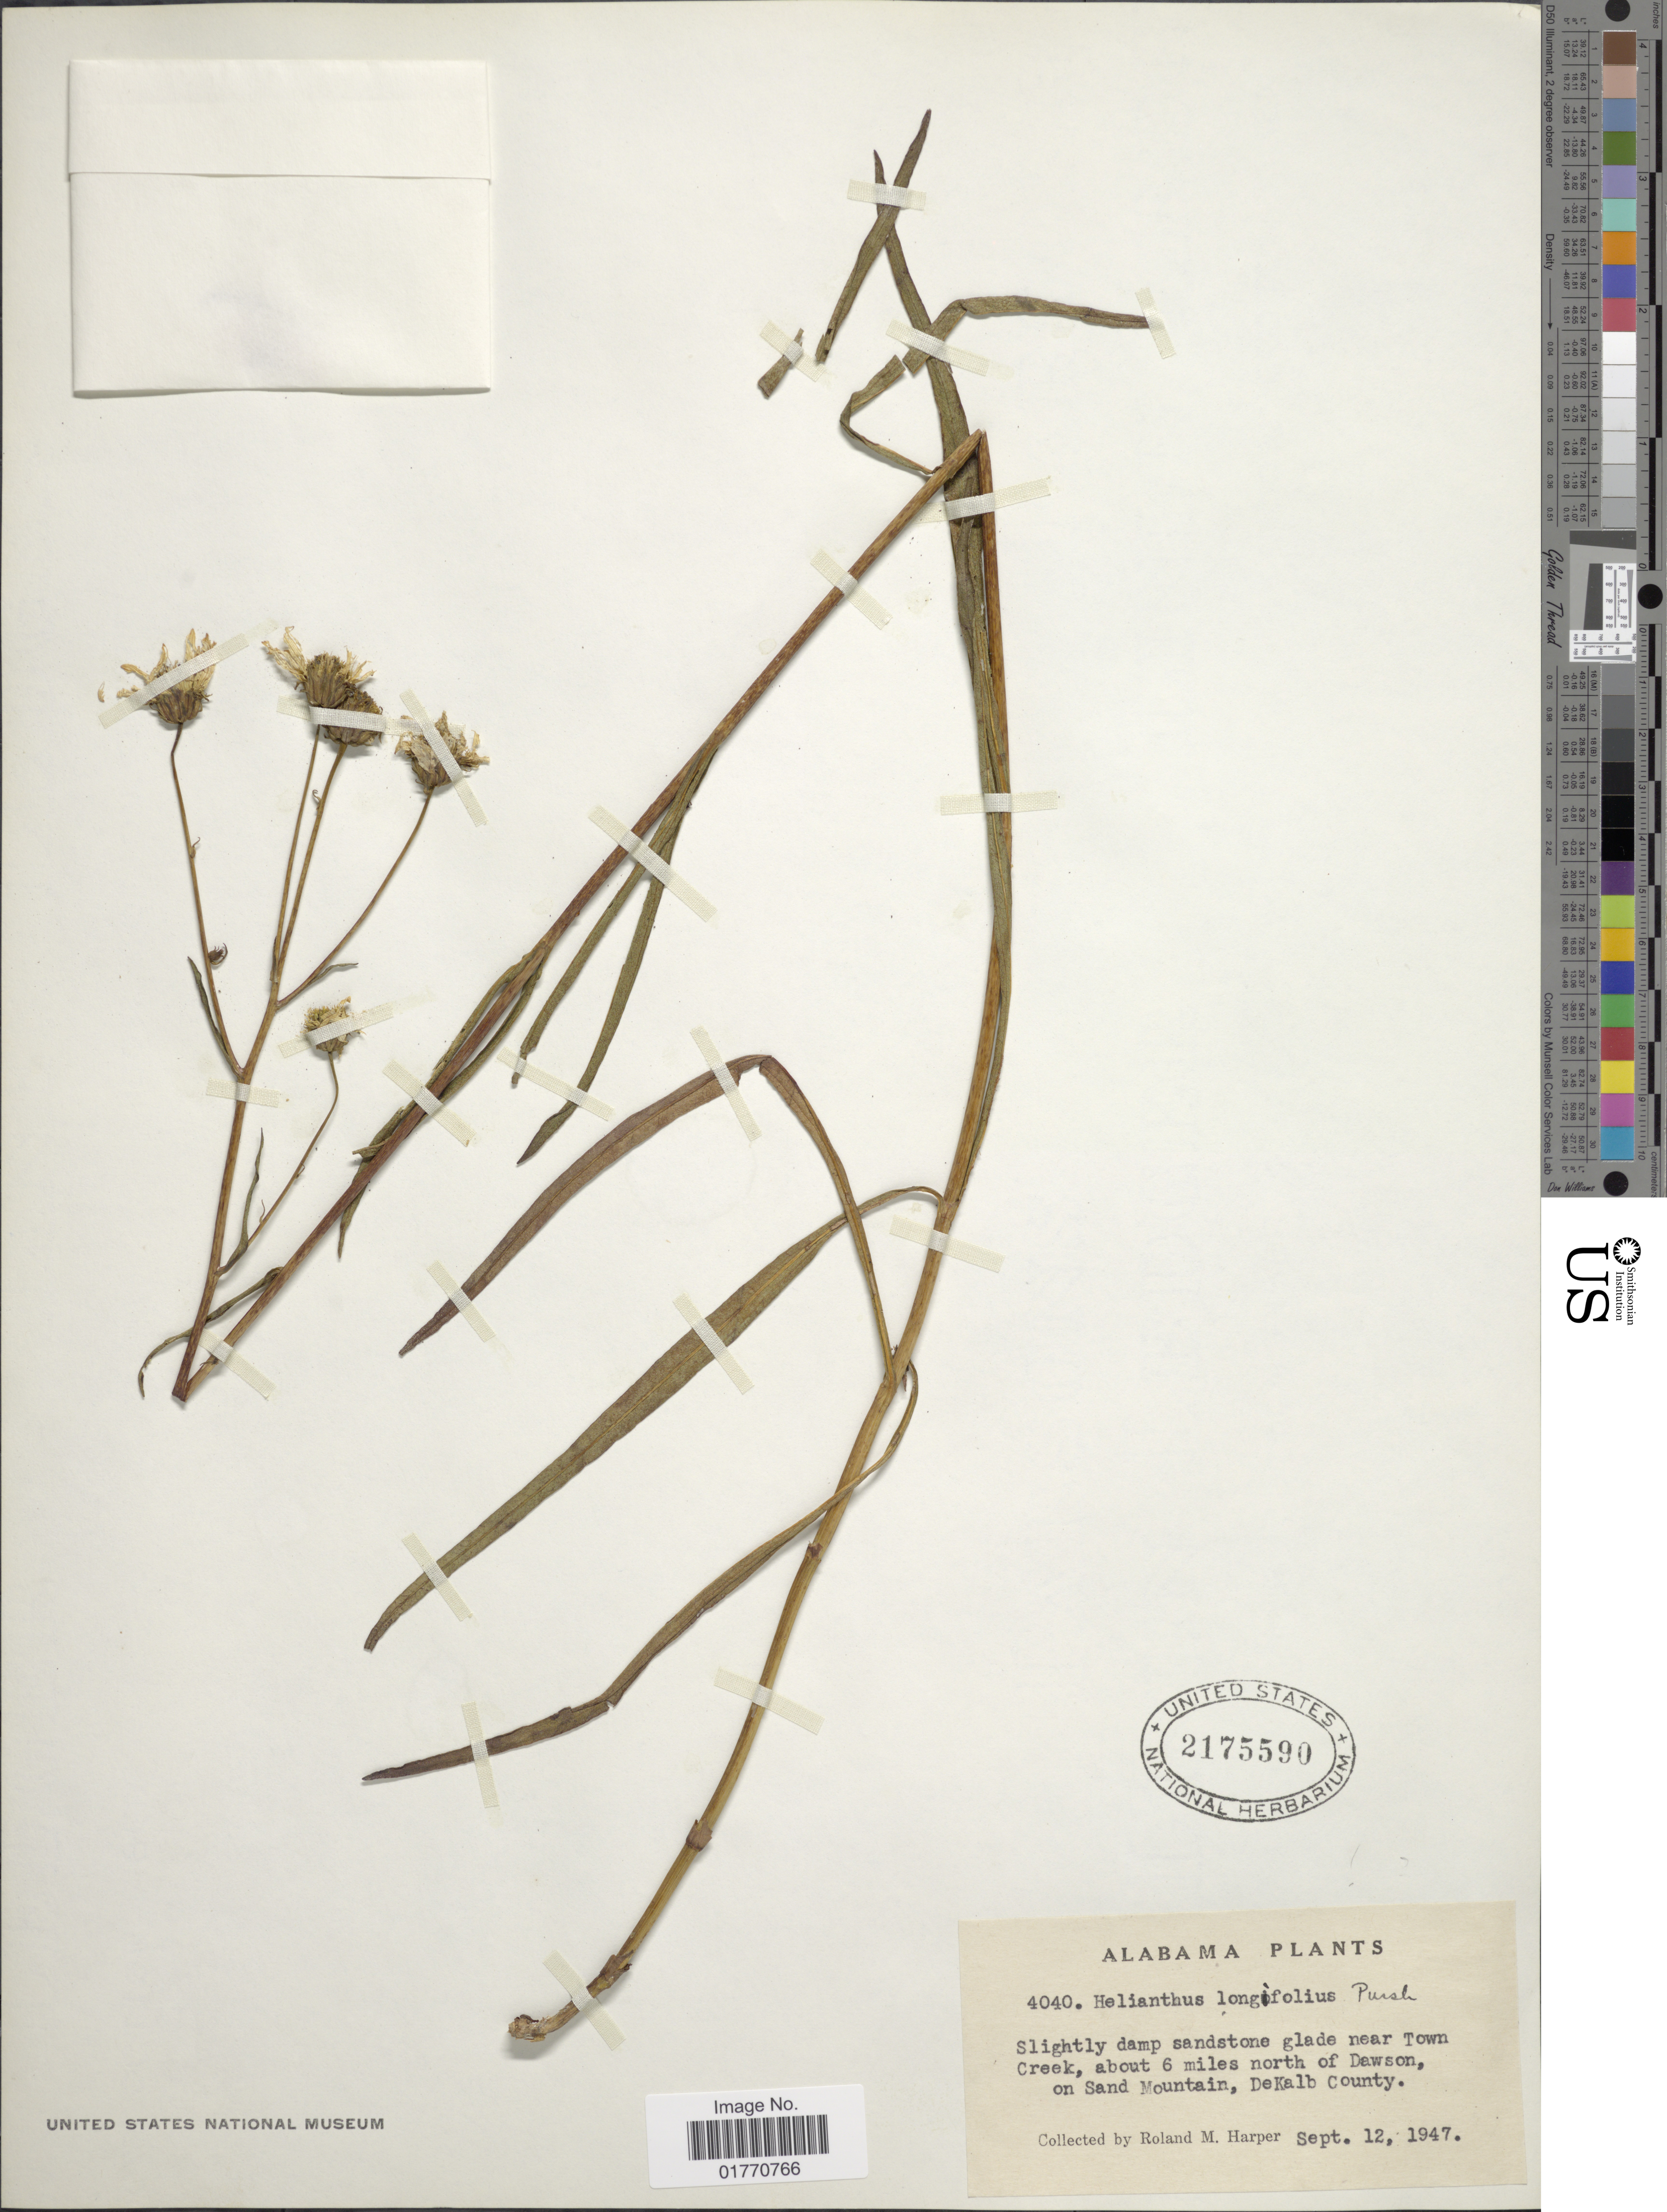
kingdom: Plantae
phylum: Tracheophyta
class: Magnoliopsida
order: Asterales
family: Asteraceae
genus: Helianthus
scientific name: Helianthus longifolius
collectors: R. M. Harper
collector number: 4040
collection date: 1947-09-12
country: United States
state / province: Alabama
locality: Slightly damp sandstone glade near Town Creek, about 6 miles north of Dawson, on Sand Mountain, Dekalb County.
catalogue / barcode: US 2175590